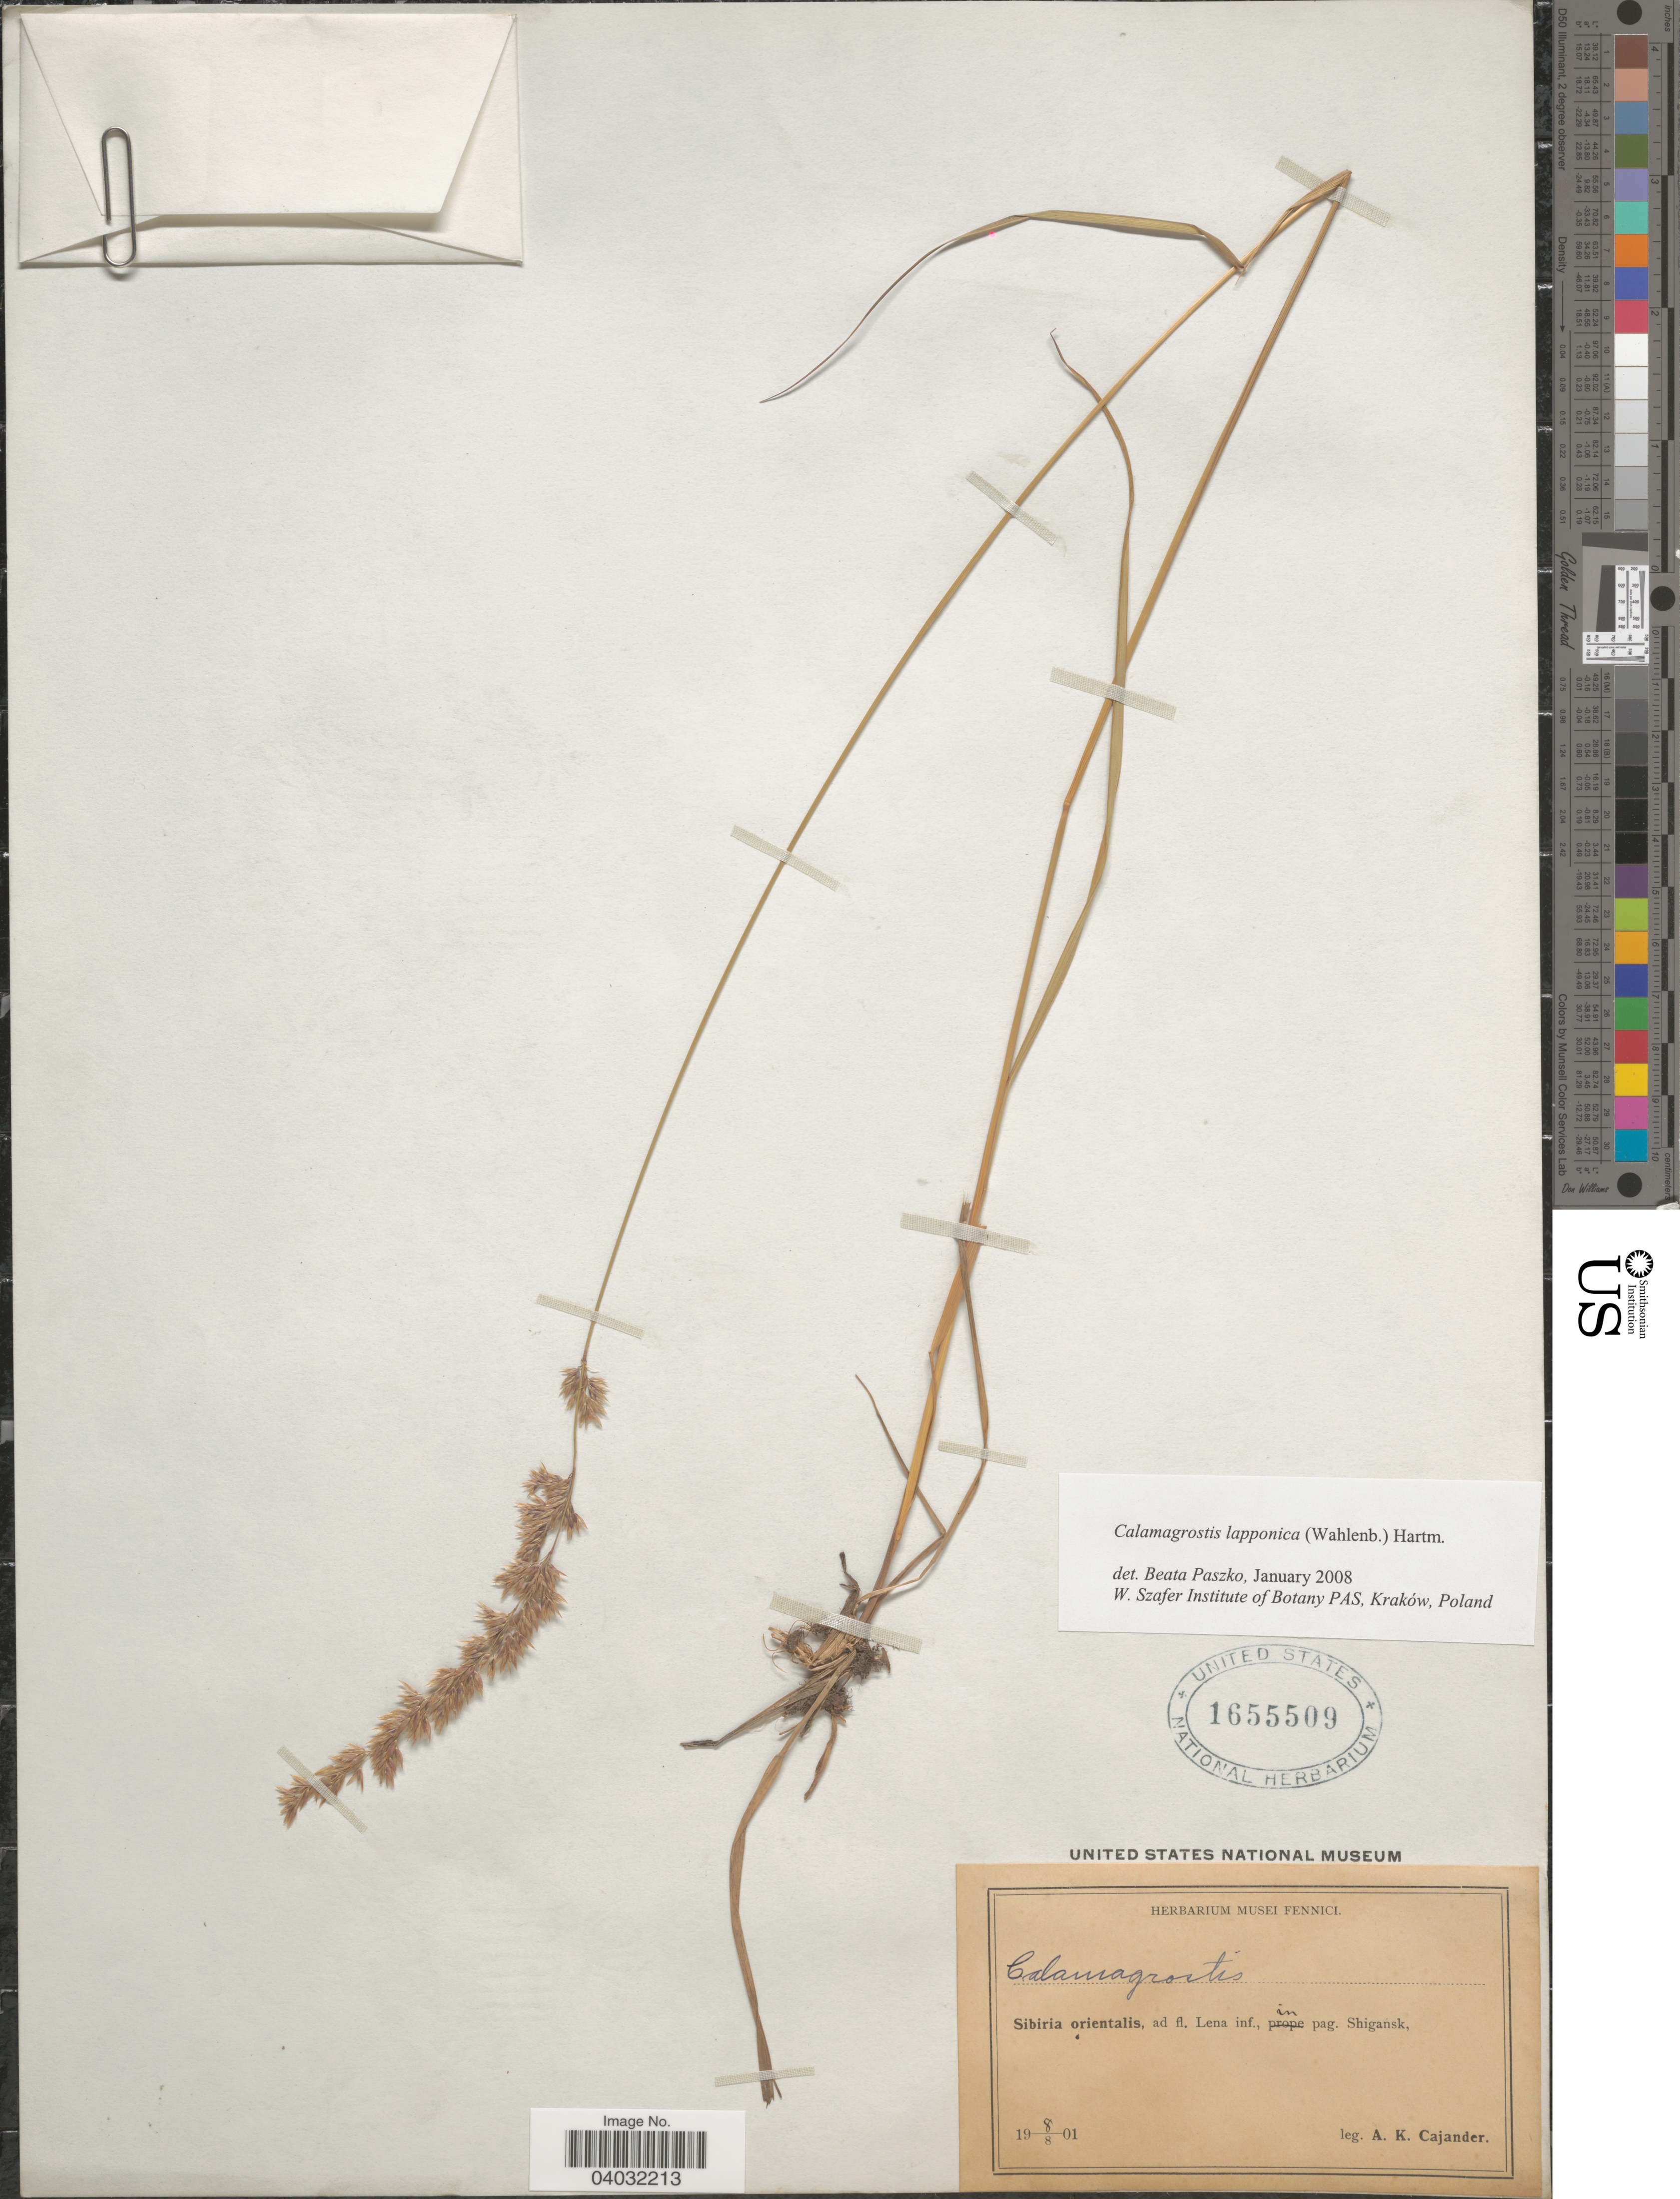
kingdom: Plantae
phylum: Tracheophyta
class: Liliopsida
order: Poales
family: Poaceae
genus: Calamagrostis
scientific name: Calamagrostis lapponica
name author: (Wahlenb.) Hartm.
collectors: A. Cajander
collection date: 1901-08-08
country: Russian Federation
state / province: Sakha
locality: Sibiria orientalis, ad fl. Lena inf., in pag. Shigansk.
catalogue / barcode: US 1655509